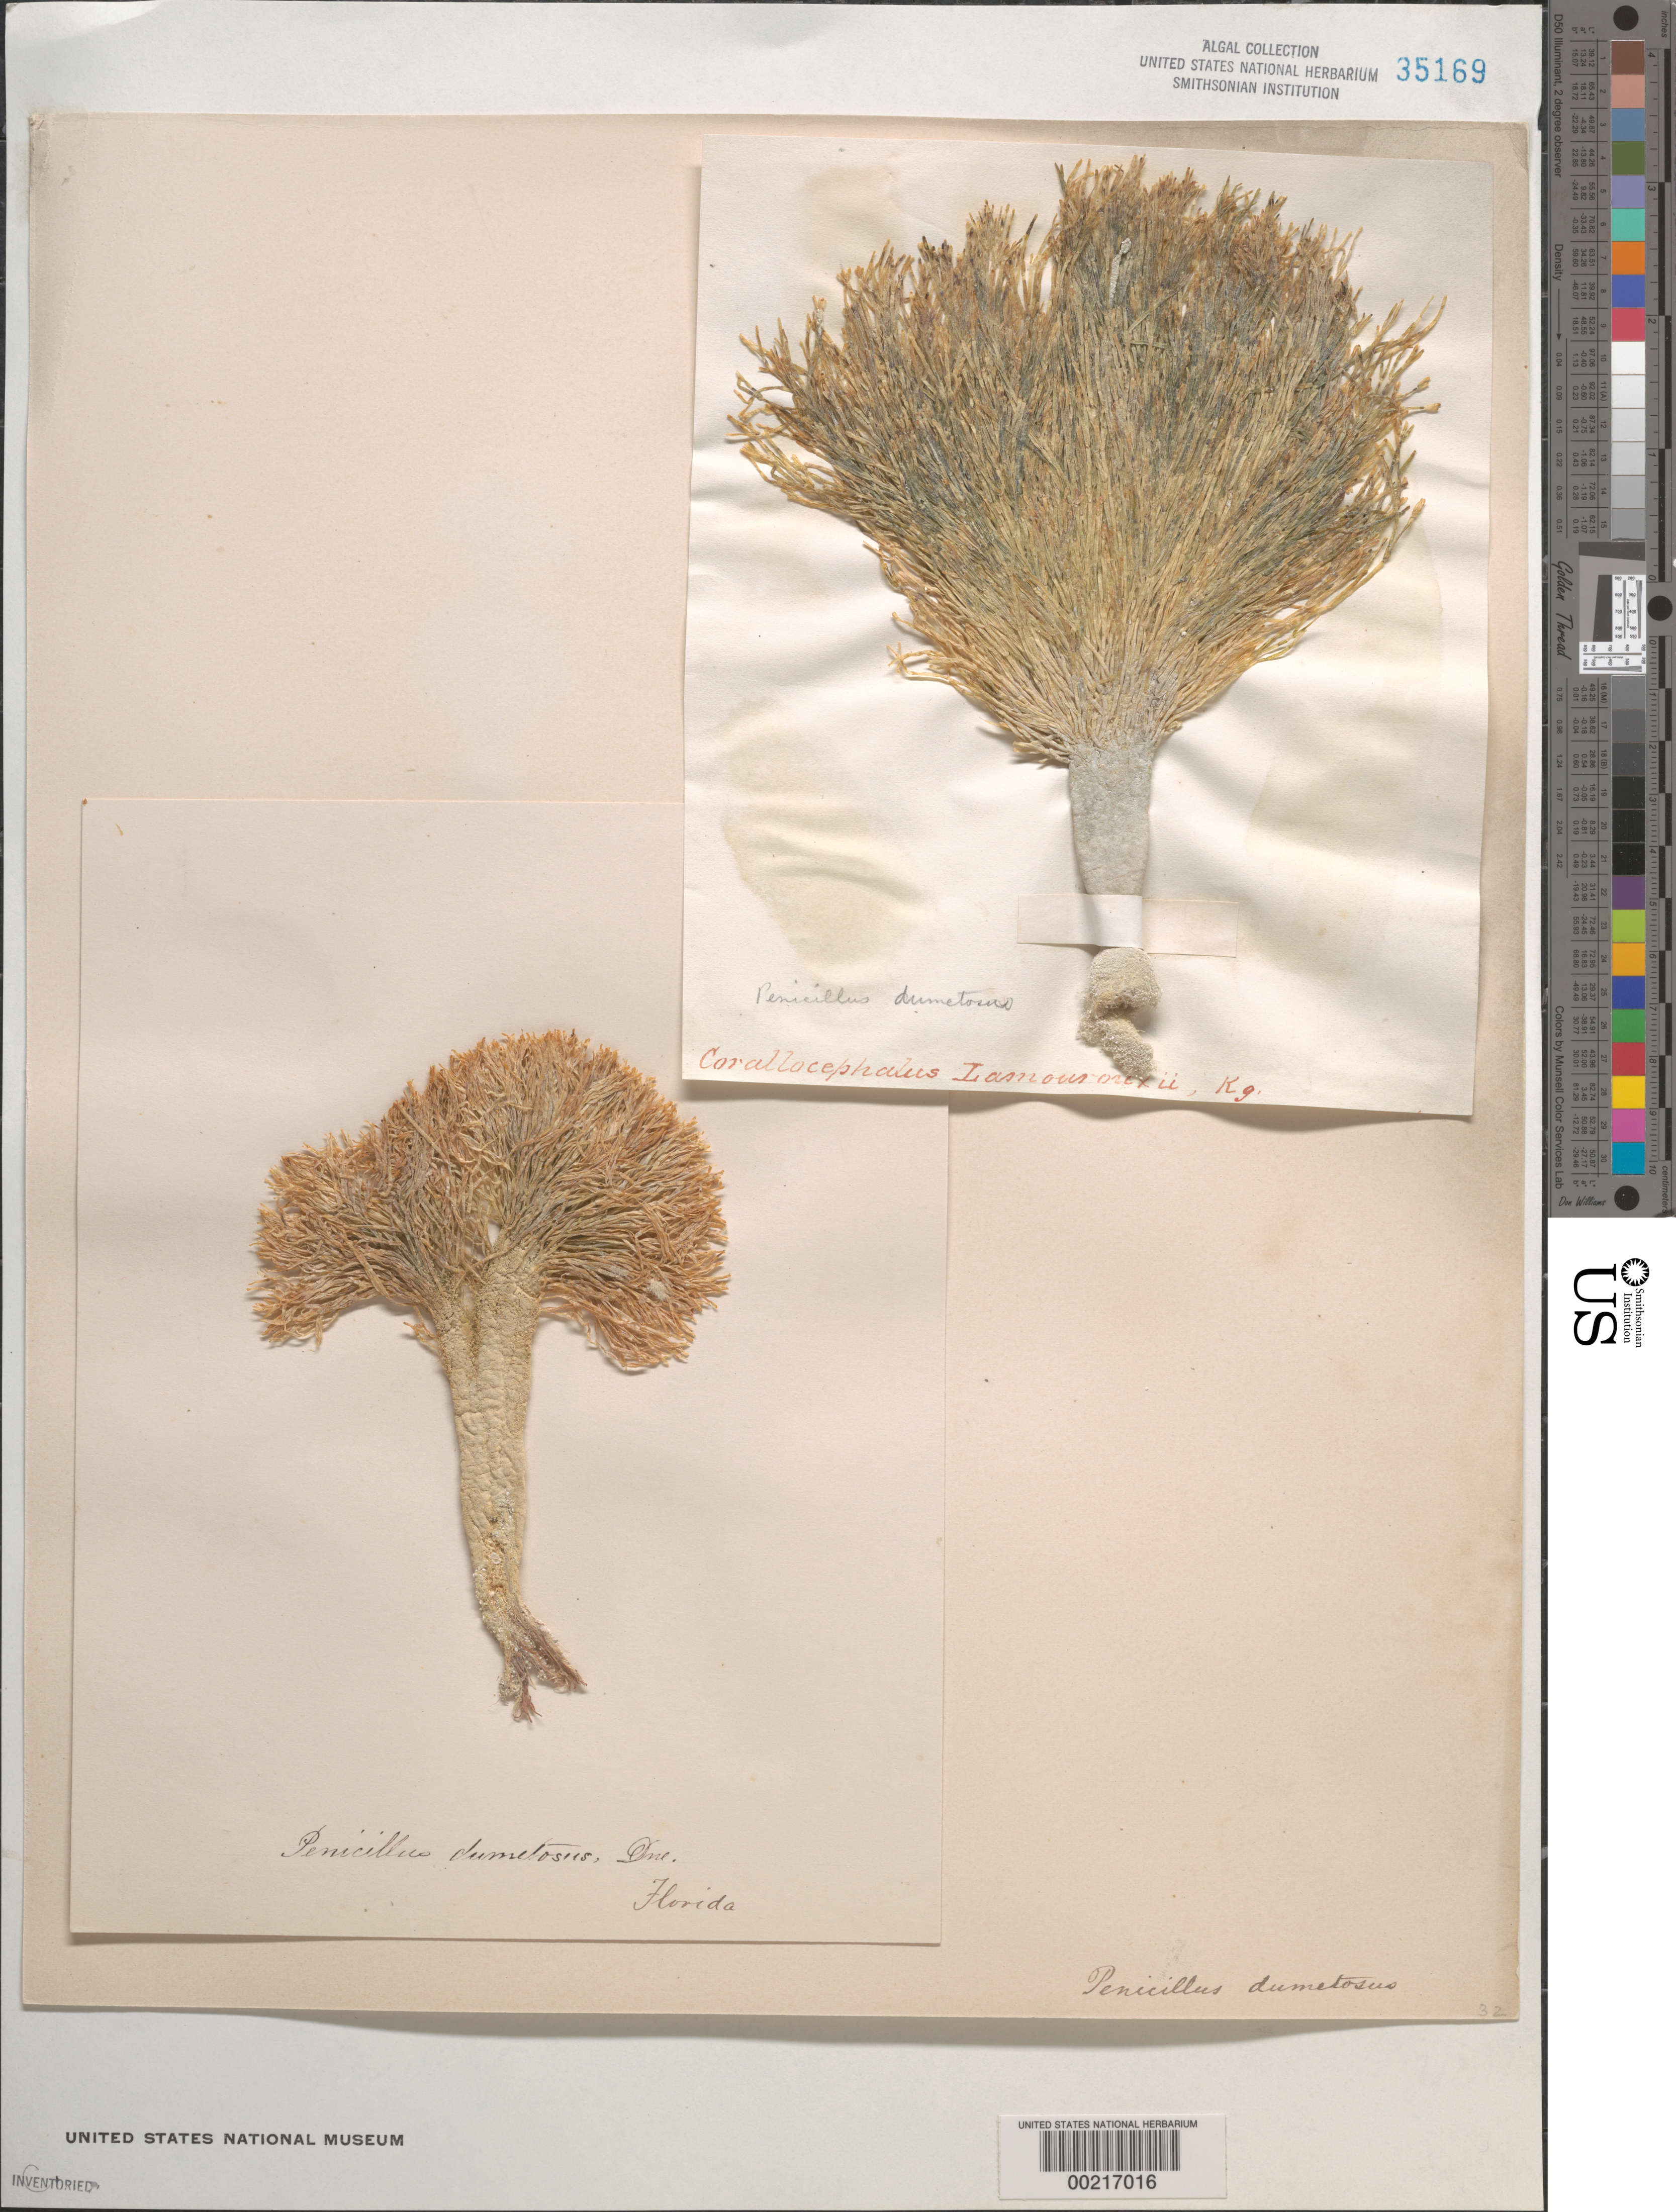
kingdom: Plantae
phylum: Chlorophyta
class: Ulvophyceae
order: Bryopsidales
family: Udoteaceae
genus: Penicillus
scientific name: Penicillus dumetosus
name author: (J.V.Lamouroux) Blainville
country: United States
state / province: Florida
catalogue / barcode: US 35169